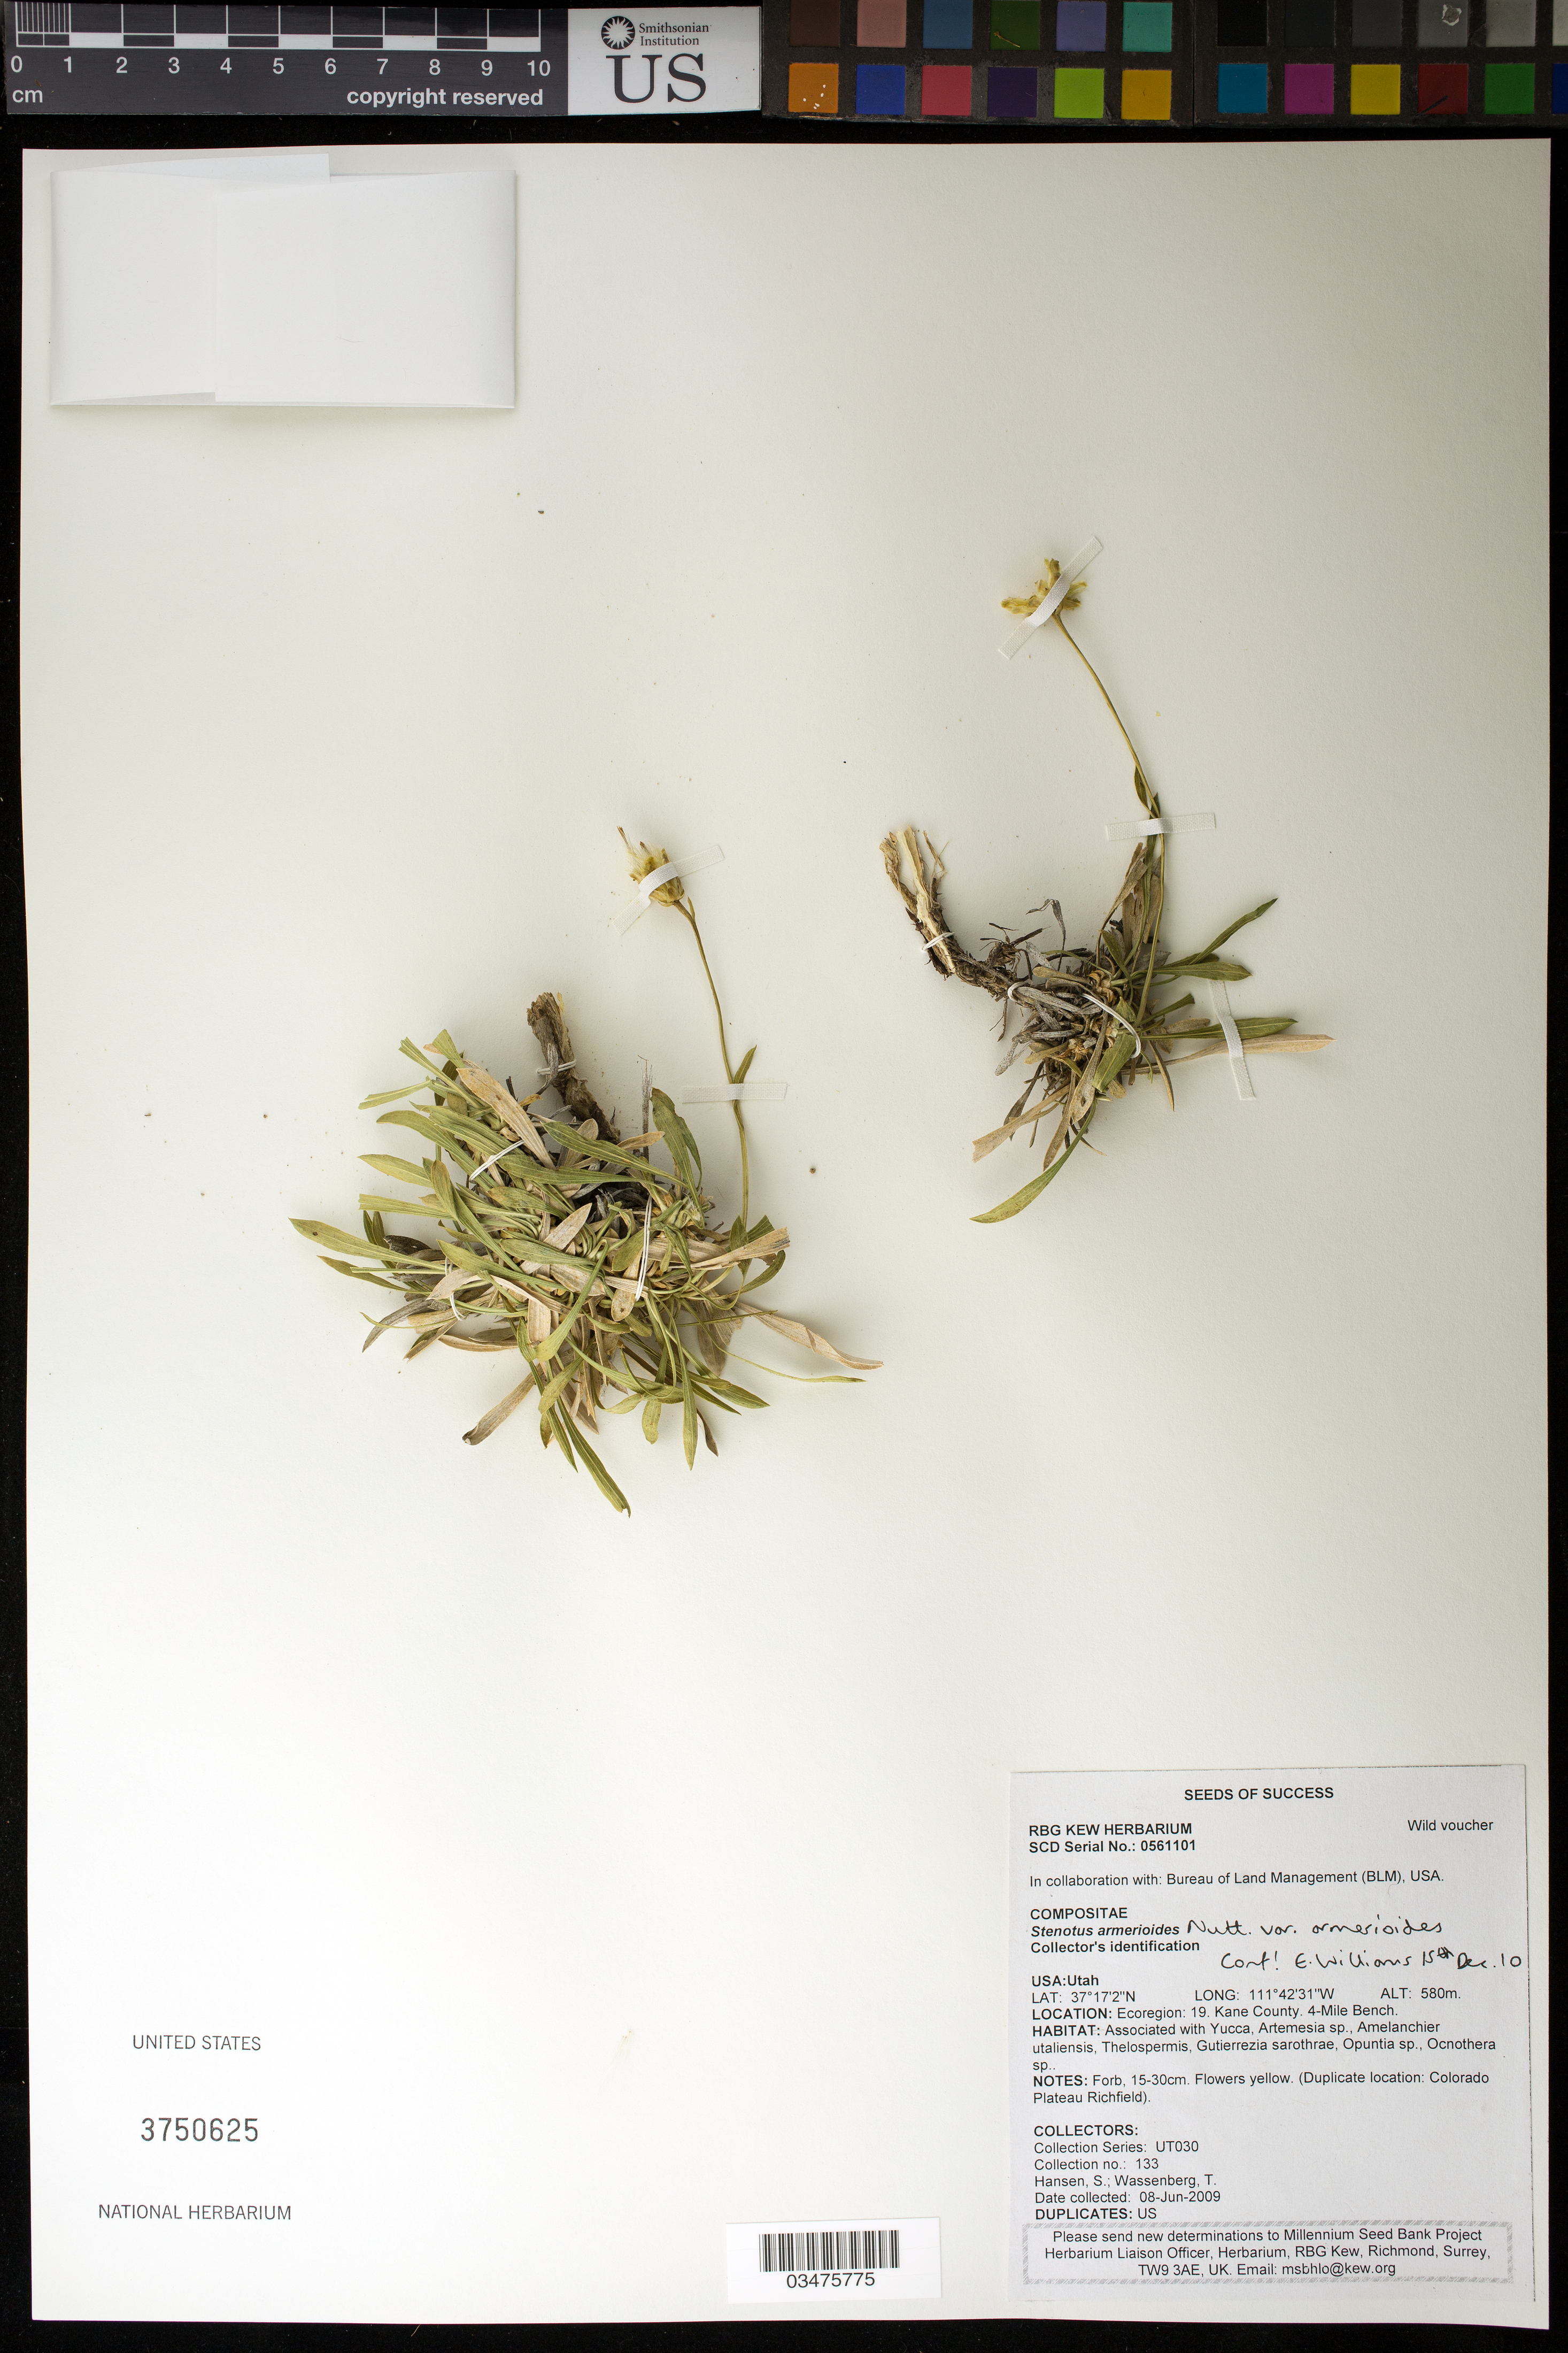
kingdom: Plantae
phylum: Tracheophyta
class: Magnoliopsida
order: Asterales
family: Asteraceae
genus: Stenotus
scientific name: Stenotus armerioides var. armerioides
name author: Nutt.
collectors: S. Hansen & T. Wassenberg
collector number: UT030-133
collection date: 2009-06-08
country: United States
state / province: Utah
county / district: Kane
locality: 4-Mile Bench.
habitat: With Artemisia sp., Opuntia, sp., ect.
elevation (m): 580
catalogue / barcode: US 3750625